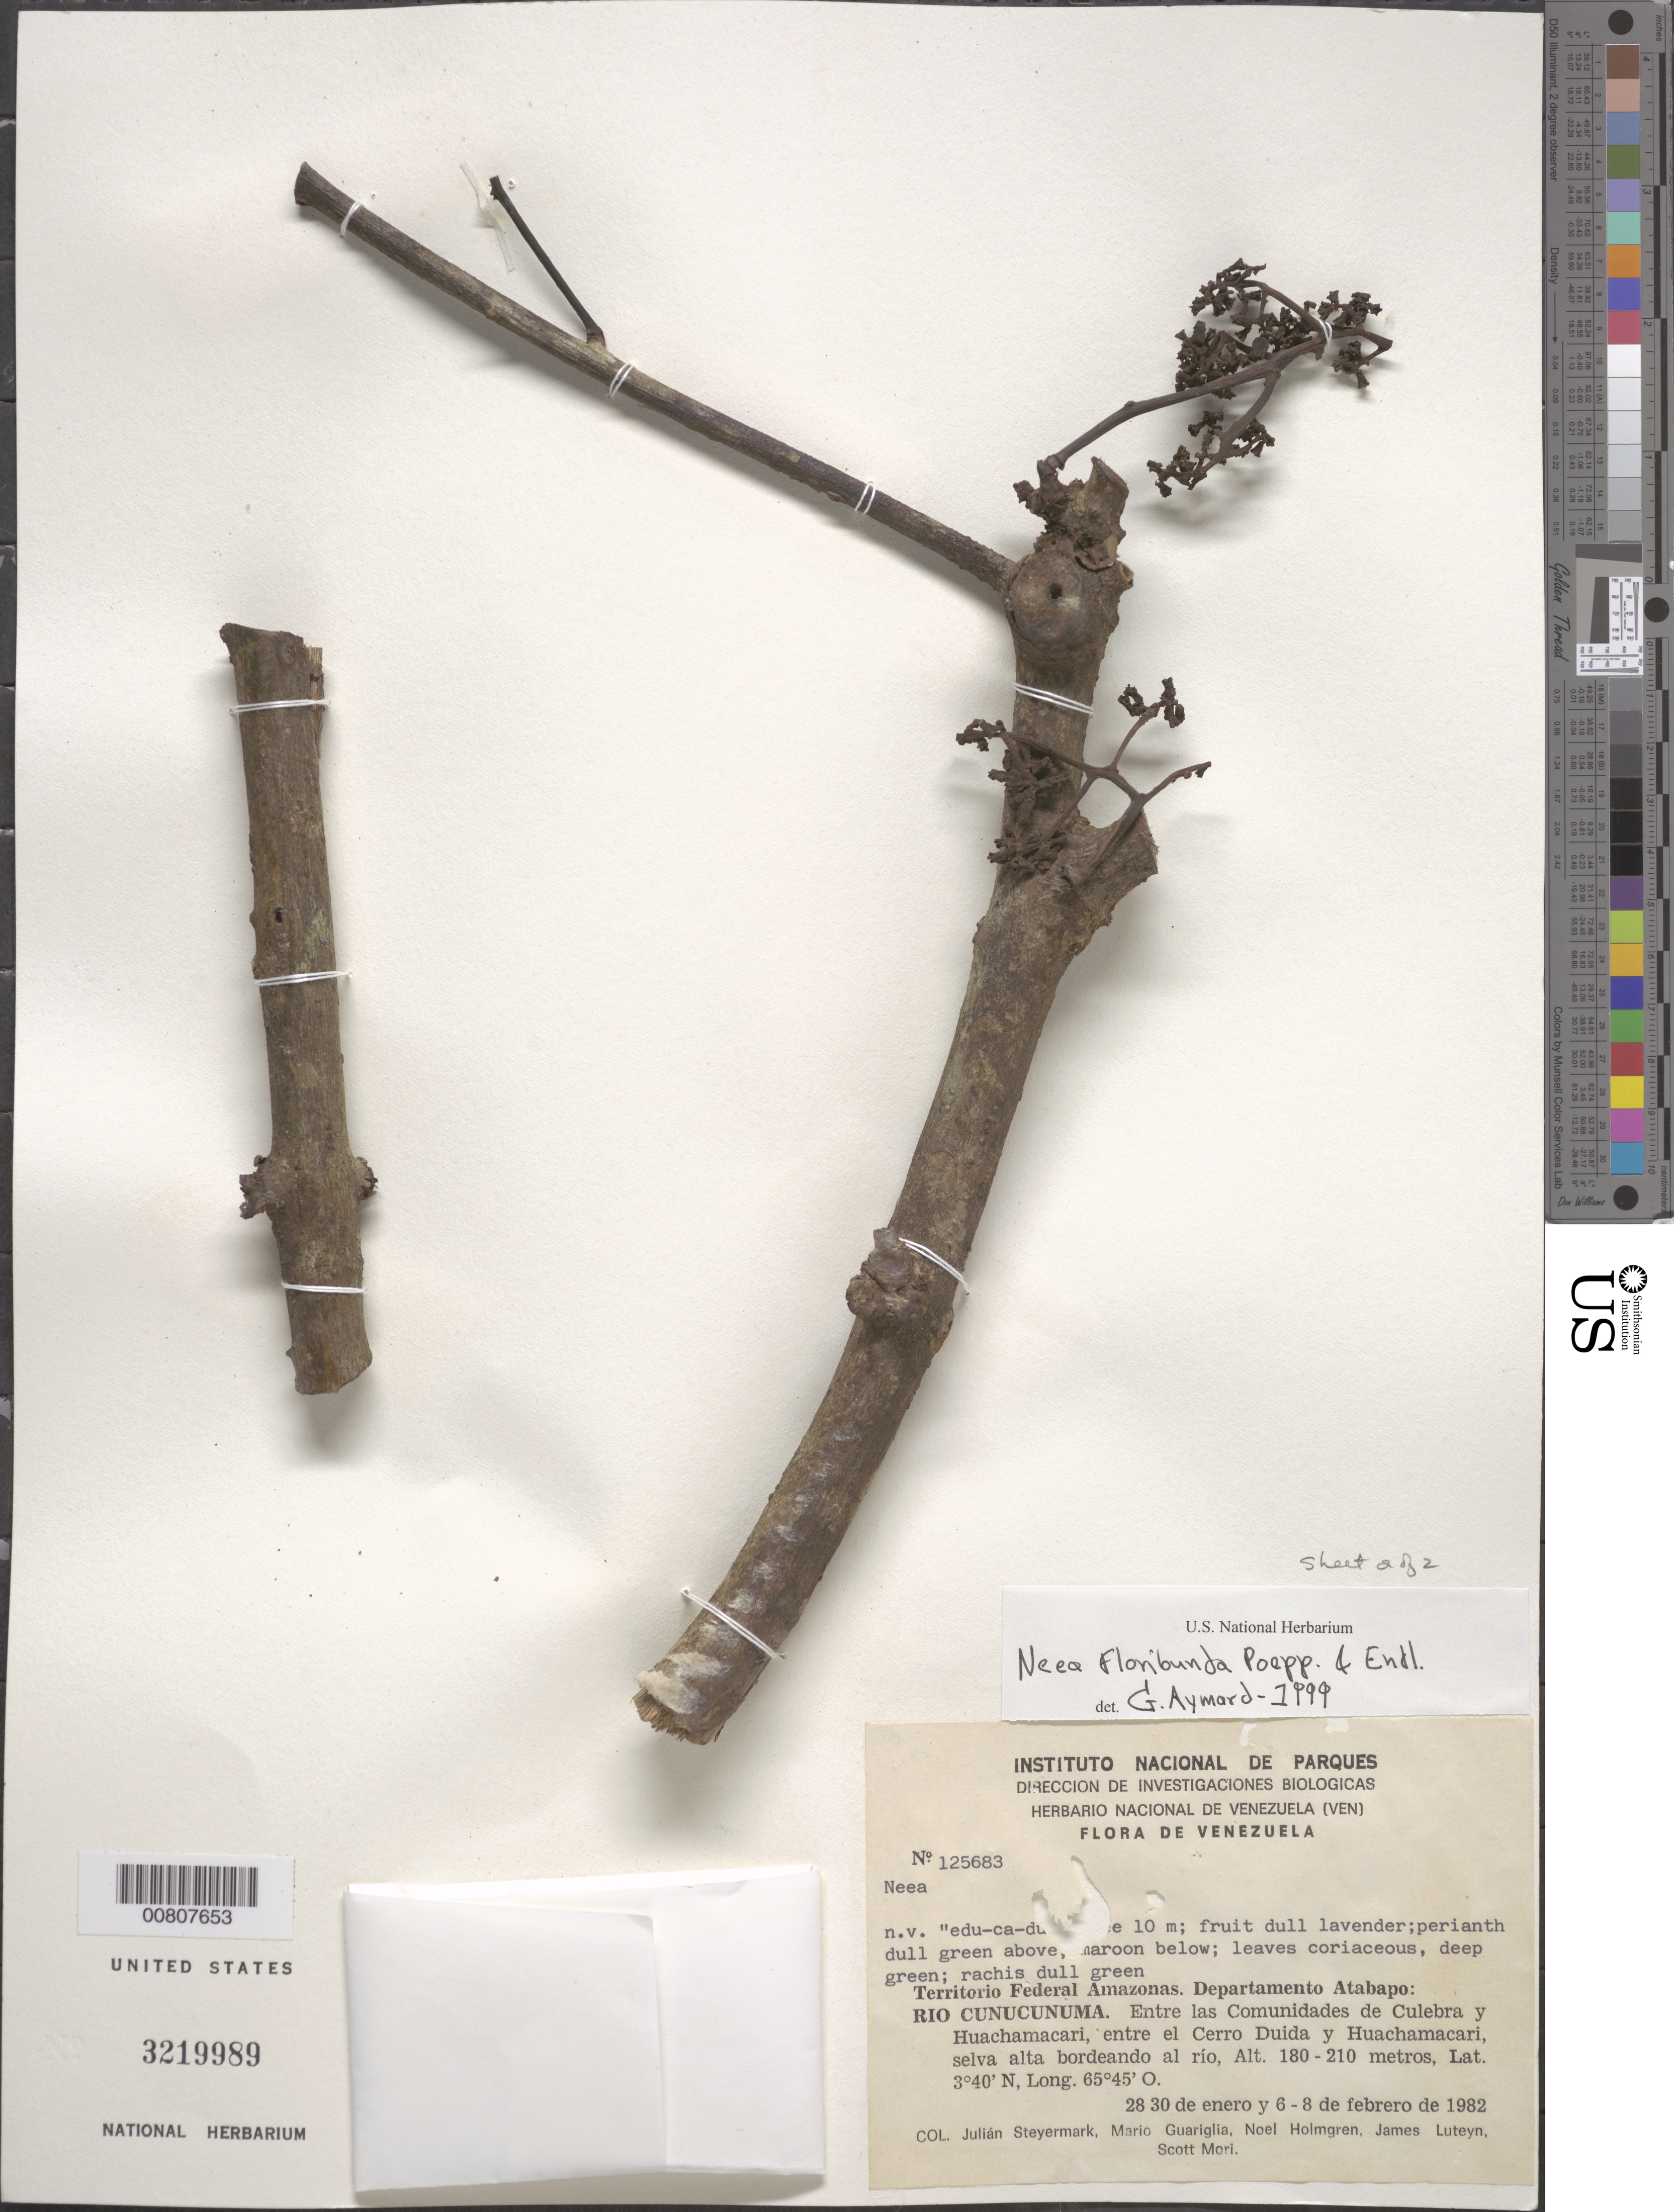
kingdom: Plantae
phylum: Tracheophyta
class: Magnoliopsida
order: Caryophyllales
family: Nyctaginaceae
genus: Neea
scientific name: Neea floribunda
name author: Poepp. & Endl.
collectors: J. Steyermark, M. Guariglia, N. H. Holmgren, J. L. Luteyn & S. Mori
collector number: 125683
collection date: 1982-01-28/1982-02-08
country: Venezuela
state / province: Amazonas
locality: Territorio Federal Amazonas. Departamento Atabapo: Rio Cunucunuma. Entre las Comunidades de Culebra y Huachamacari, entre el Cerro Duida y Huachamacari.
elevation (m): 180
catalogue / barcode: US 3219989